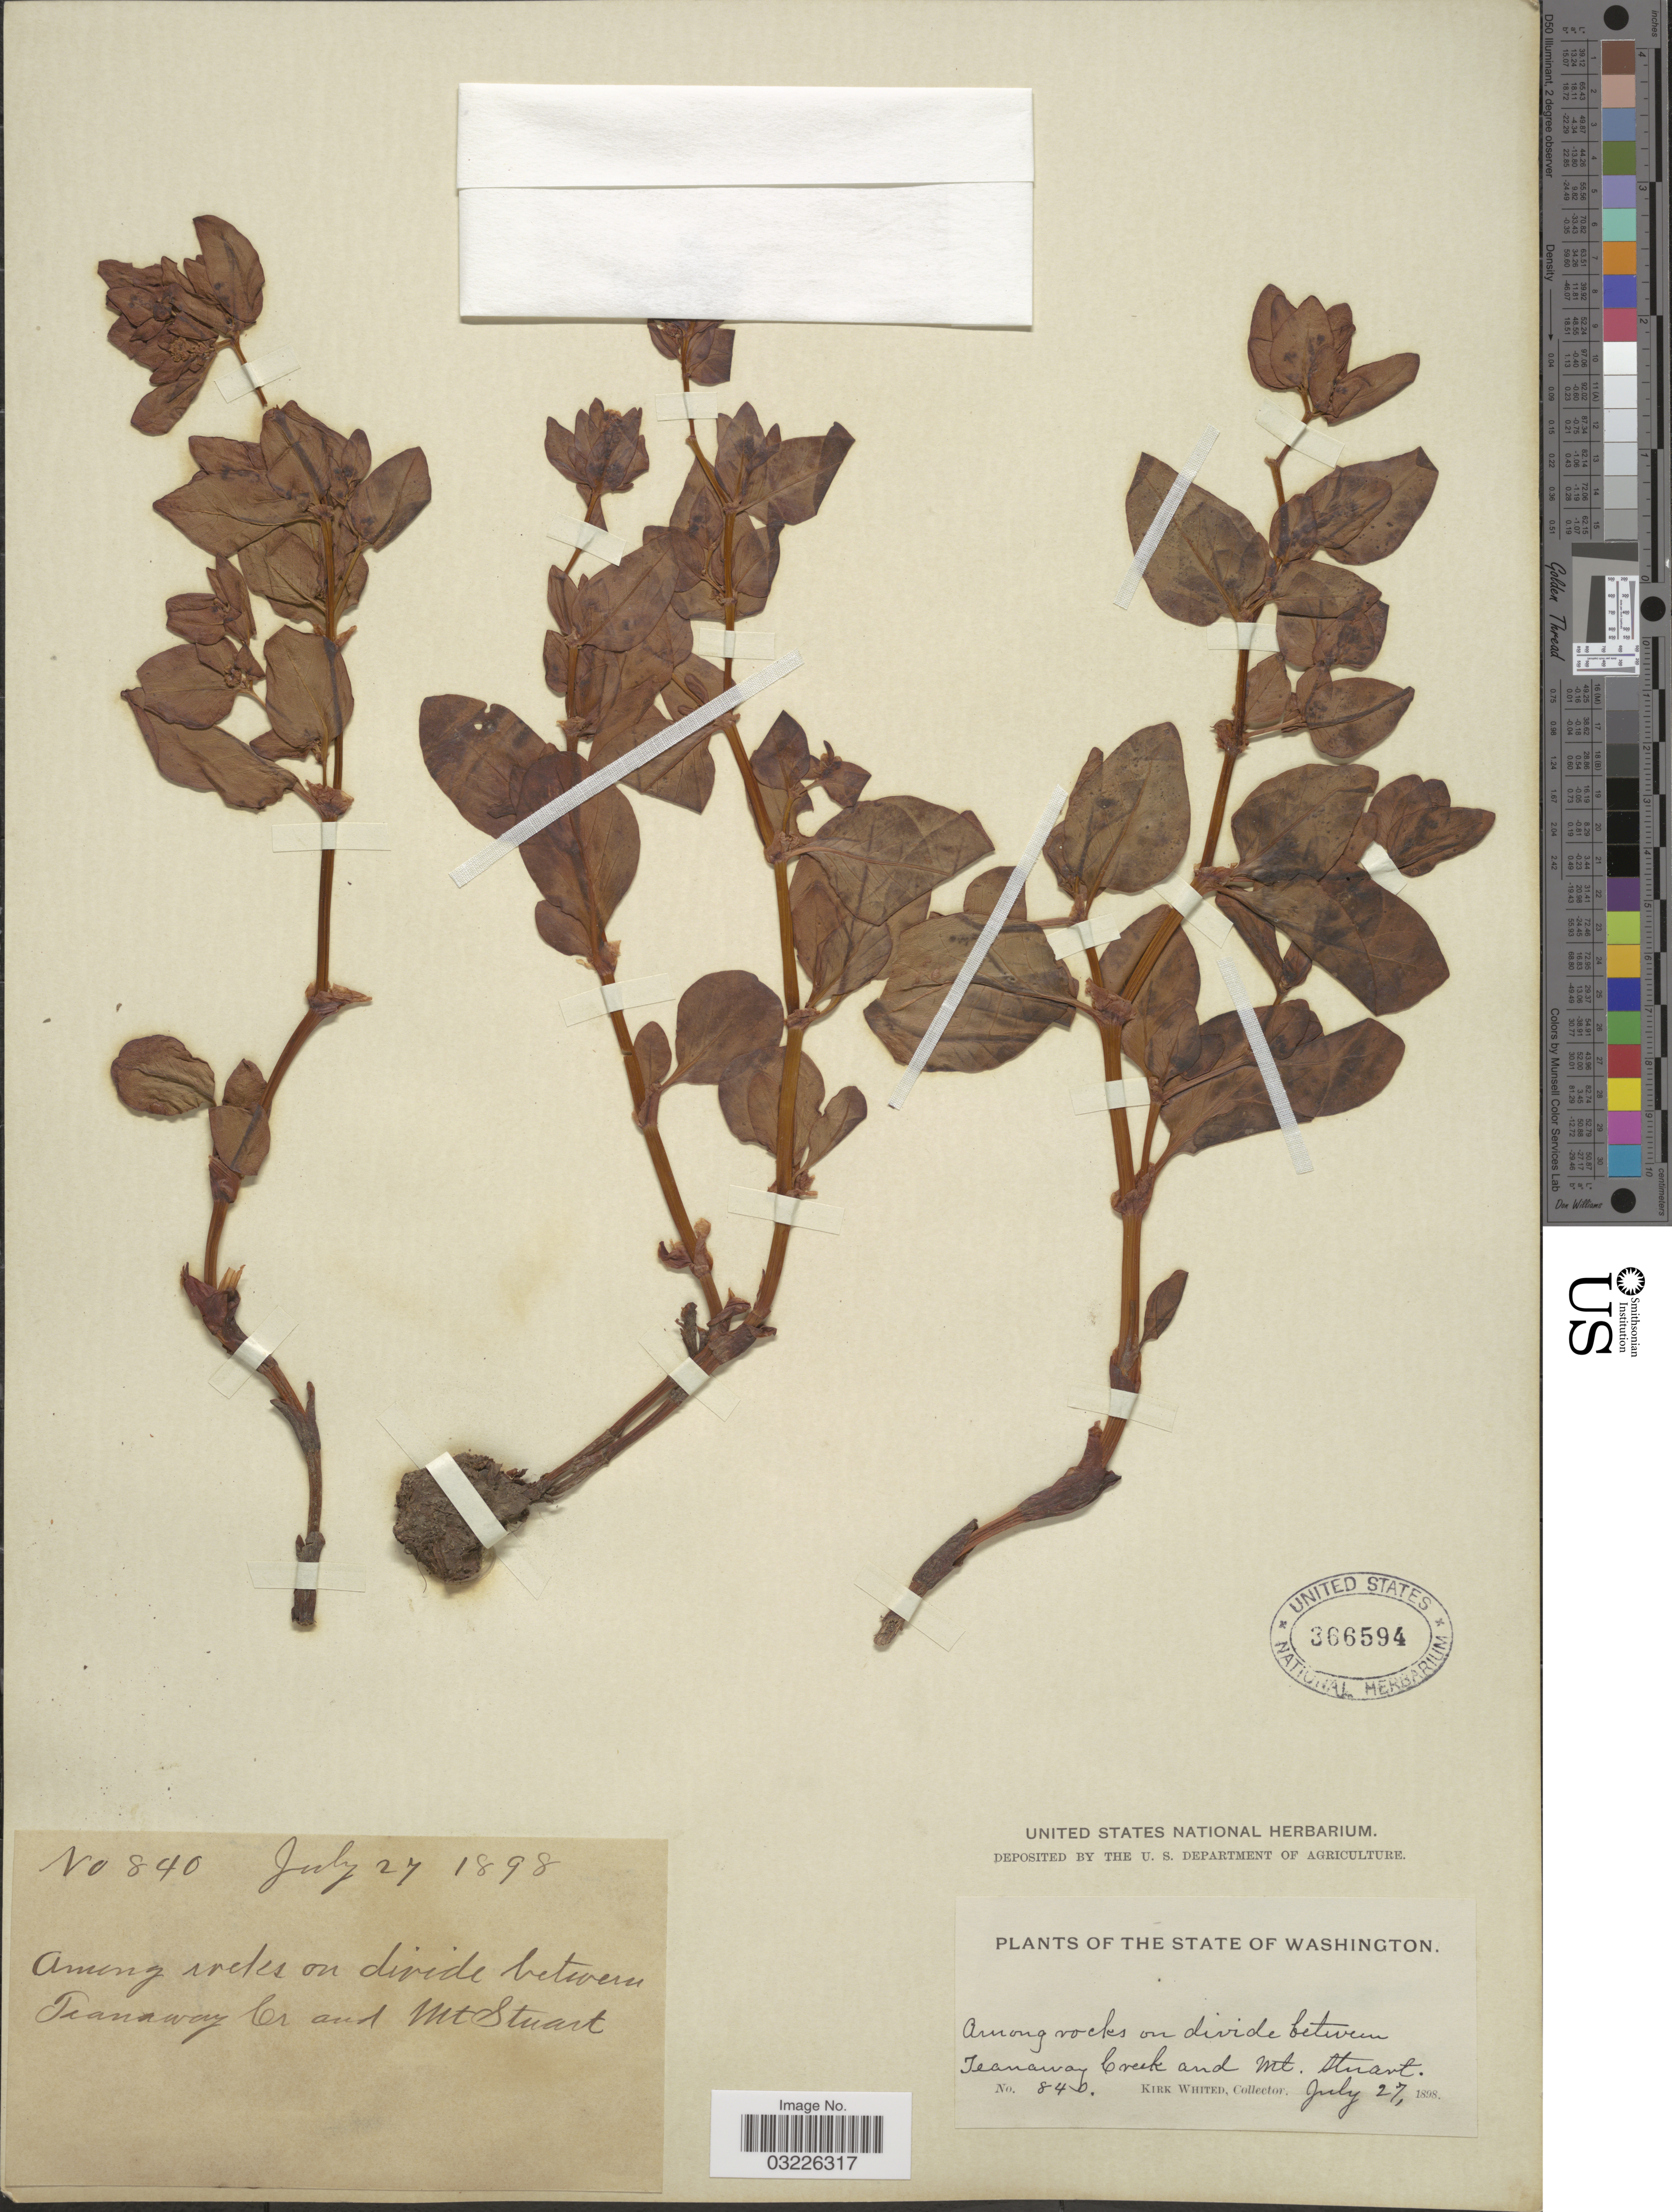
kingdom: Plantae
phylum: Tracheophyta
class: Magnoliopsida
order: Caryophyllales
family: Polygonaceae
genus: Koenigia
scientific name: Koenigia davisiae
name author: (W.H. Brewer ex A. Gray) T.M. Schust. & Reveal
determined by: Strong, Mark T., (BOT), Smithsonian Institution - National Museum of Natural History (UNITED STATES)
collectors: K. Whited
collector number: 840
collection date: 1898-07-27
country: United States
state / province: Washington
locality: Among rocks on divide between Teanaway Creek and Mt. Stuart.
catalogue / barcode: US 366594